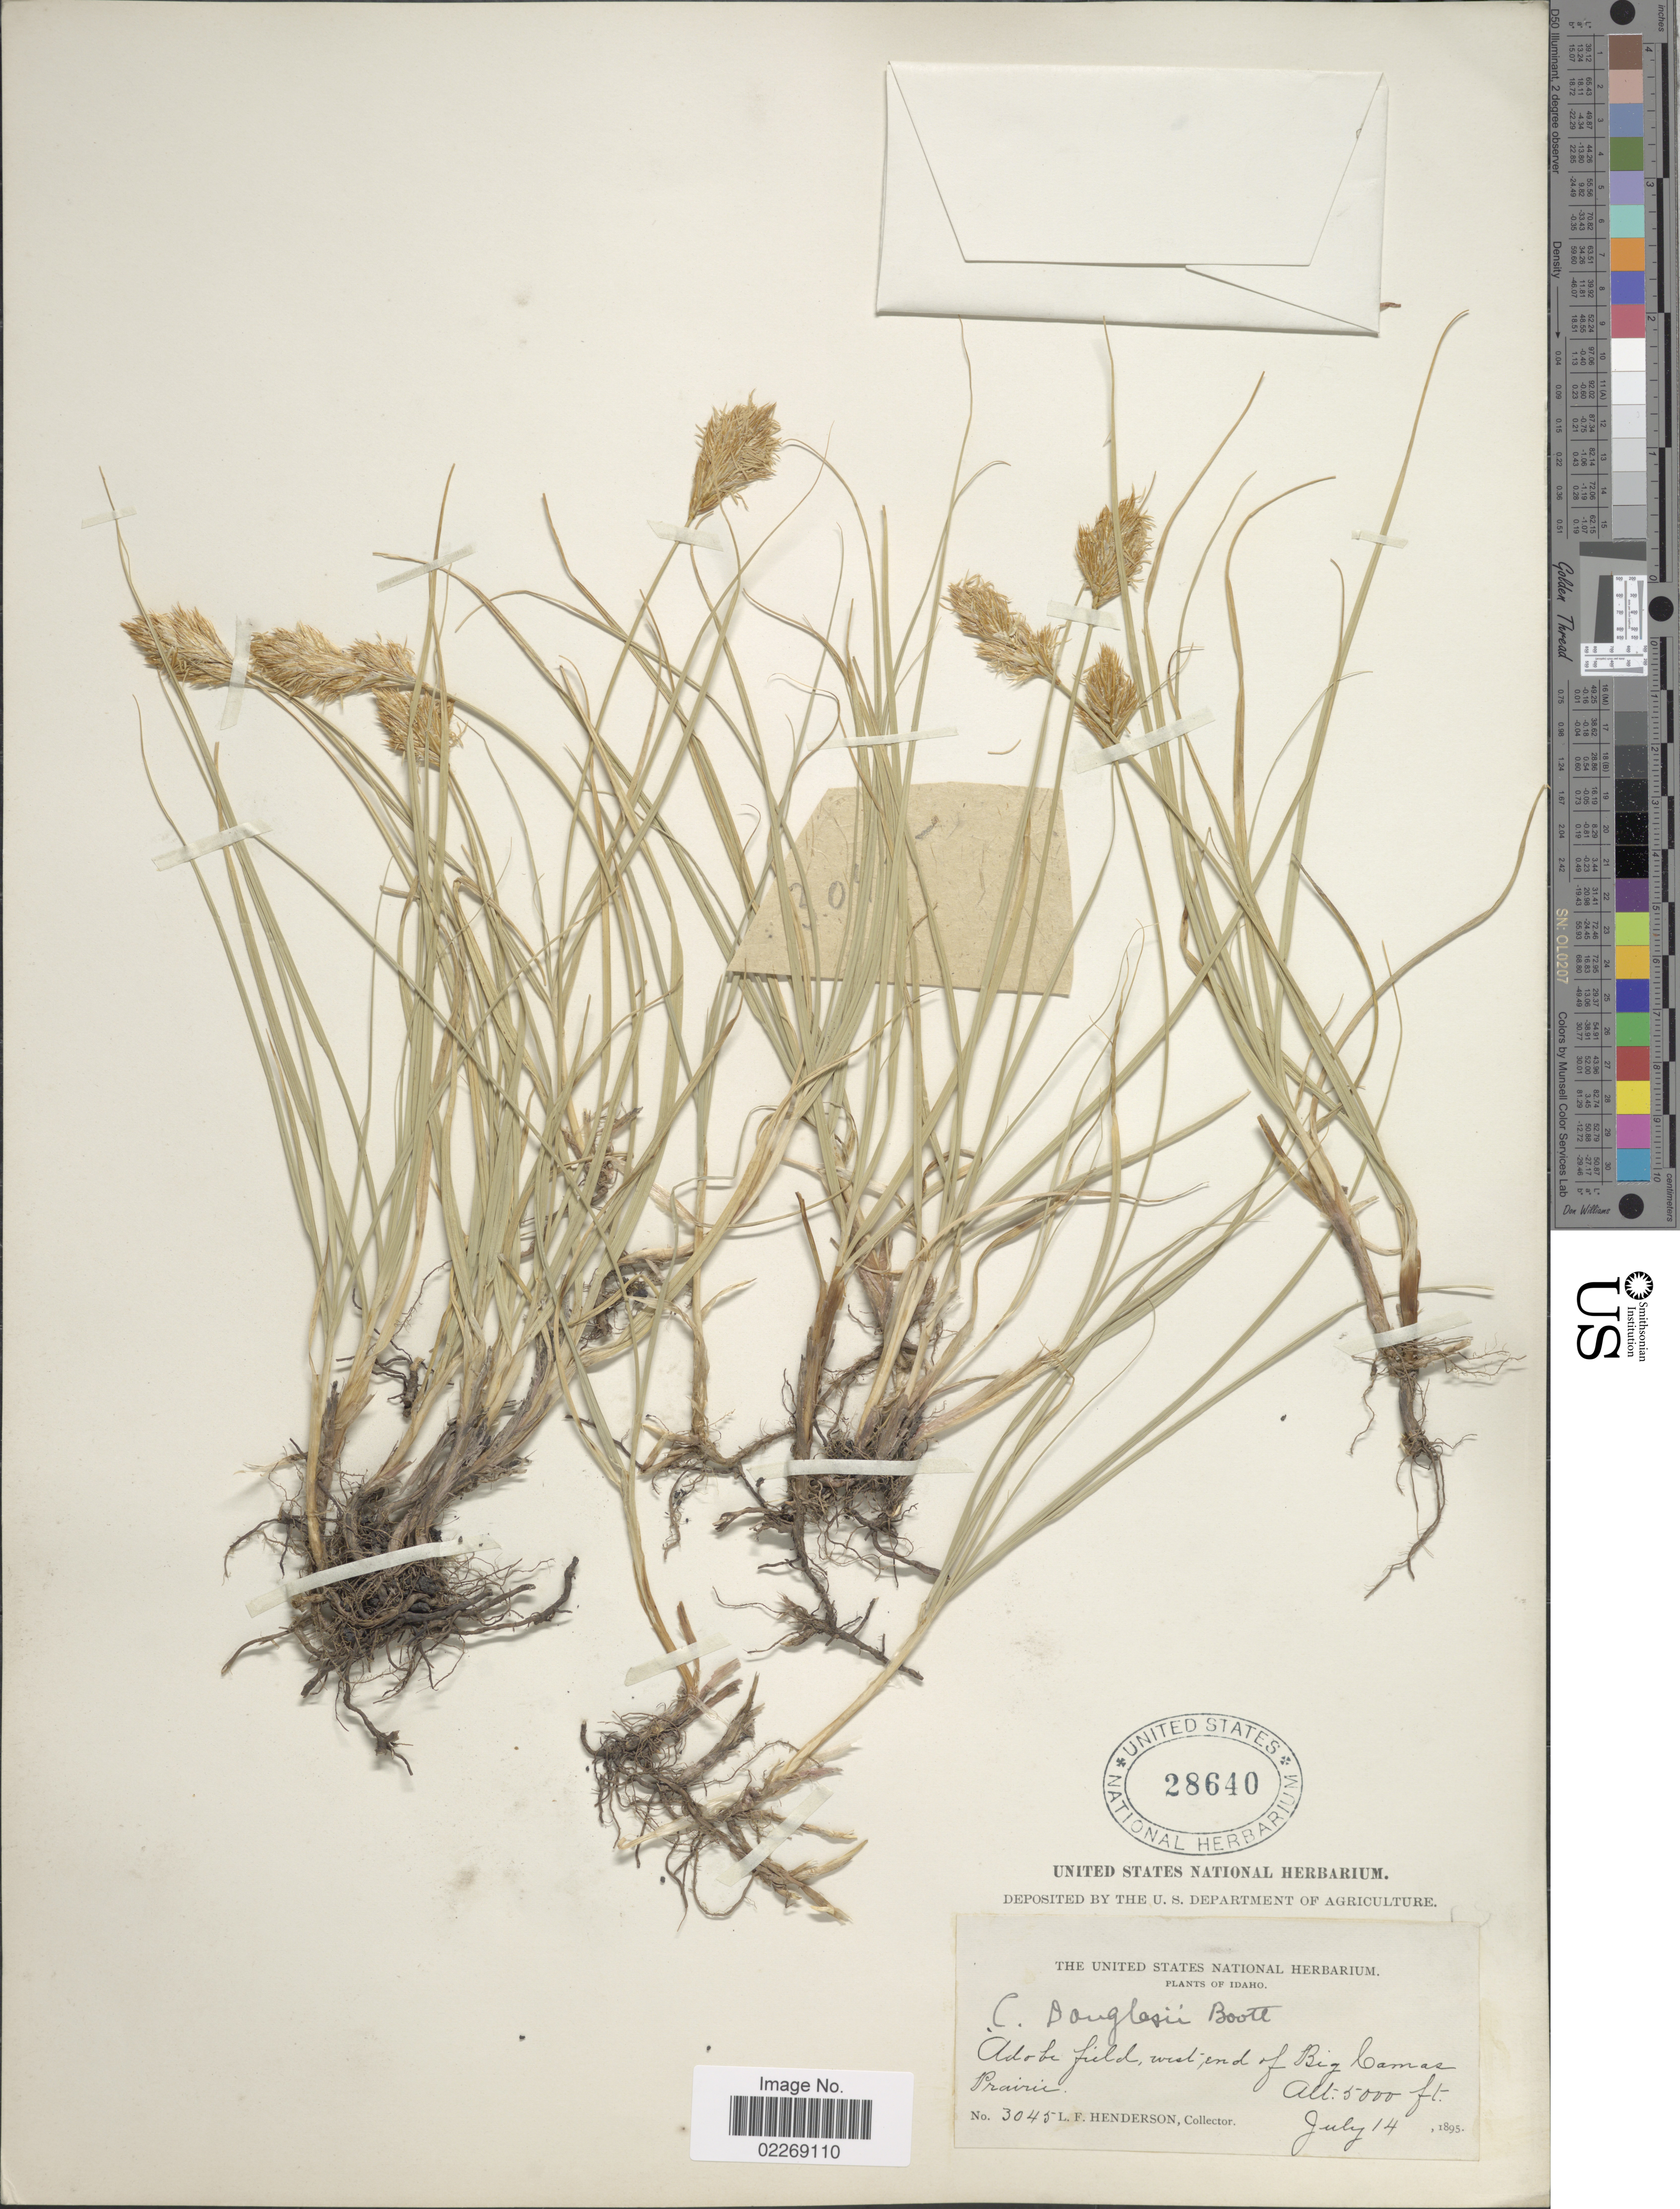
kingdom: Plantae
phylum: Tracheophyta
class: Liliopsida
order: Poales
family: Cyperaceae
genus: Carex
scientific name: Carex douglasii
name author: Boott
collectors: L. Henderson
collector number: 3045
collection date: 1895-07-14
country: United States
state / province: Idaho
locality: West end of Big Camas Prairie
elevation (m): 1524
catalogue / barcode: US 28640